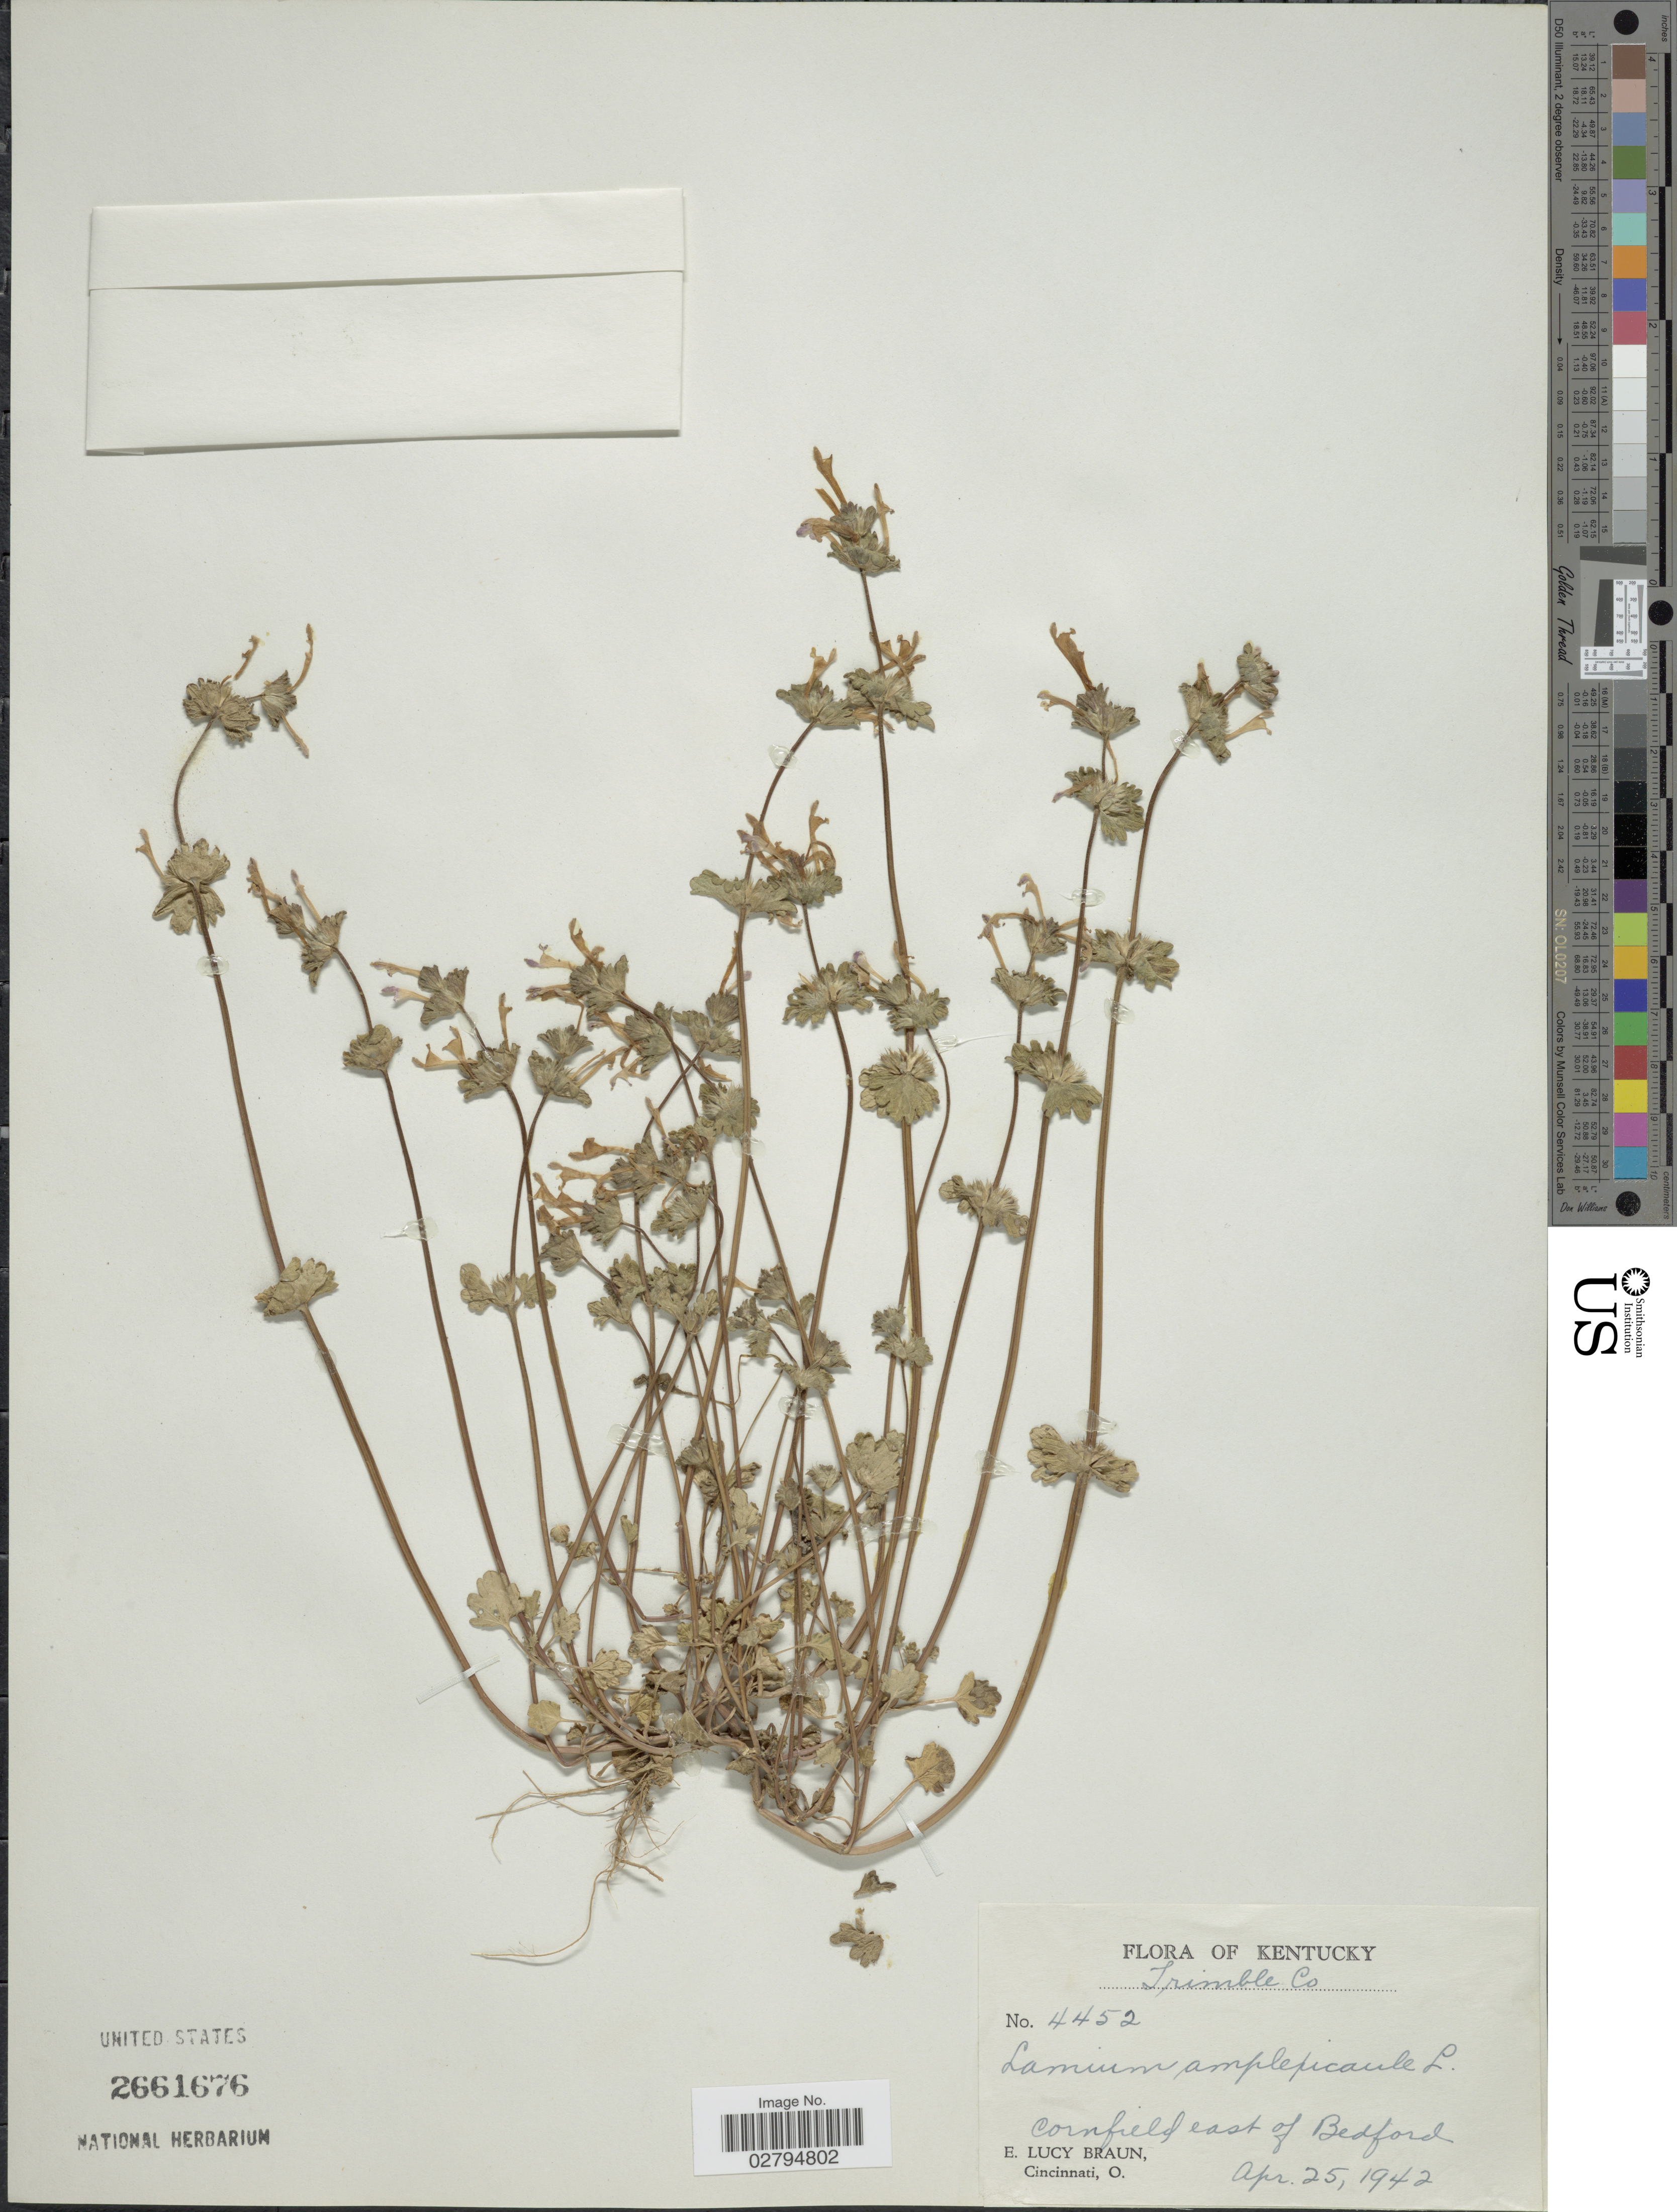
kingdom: Plantae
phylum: Tracheophyta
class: Magnoliopsida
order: Lamiales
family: Lamiaceae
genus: Lamium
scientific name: Lamium amplexicaule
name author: L.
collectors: E. L. Braun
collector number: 4452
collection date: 1942-04-25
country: United States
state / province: Kentucky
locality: Trimble Co. Cornfield east of Bedford.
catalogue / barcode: US 2661676